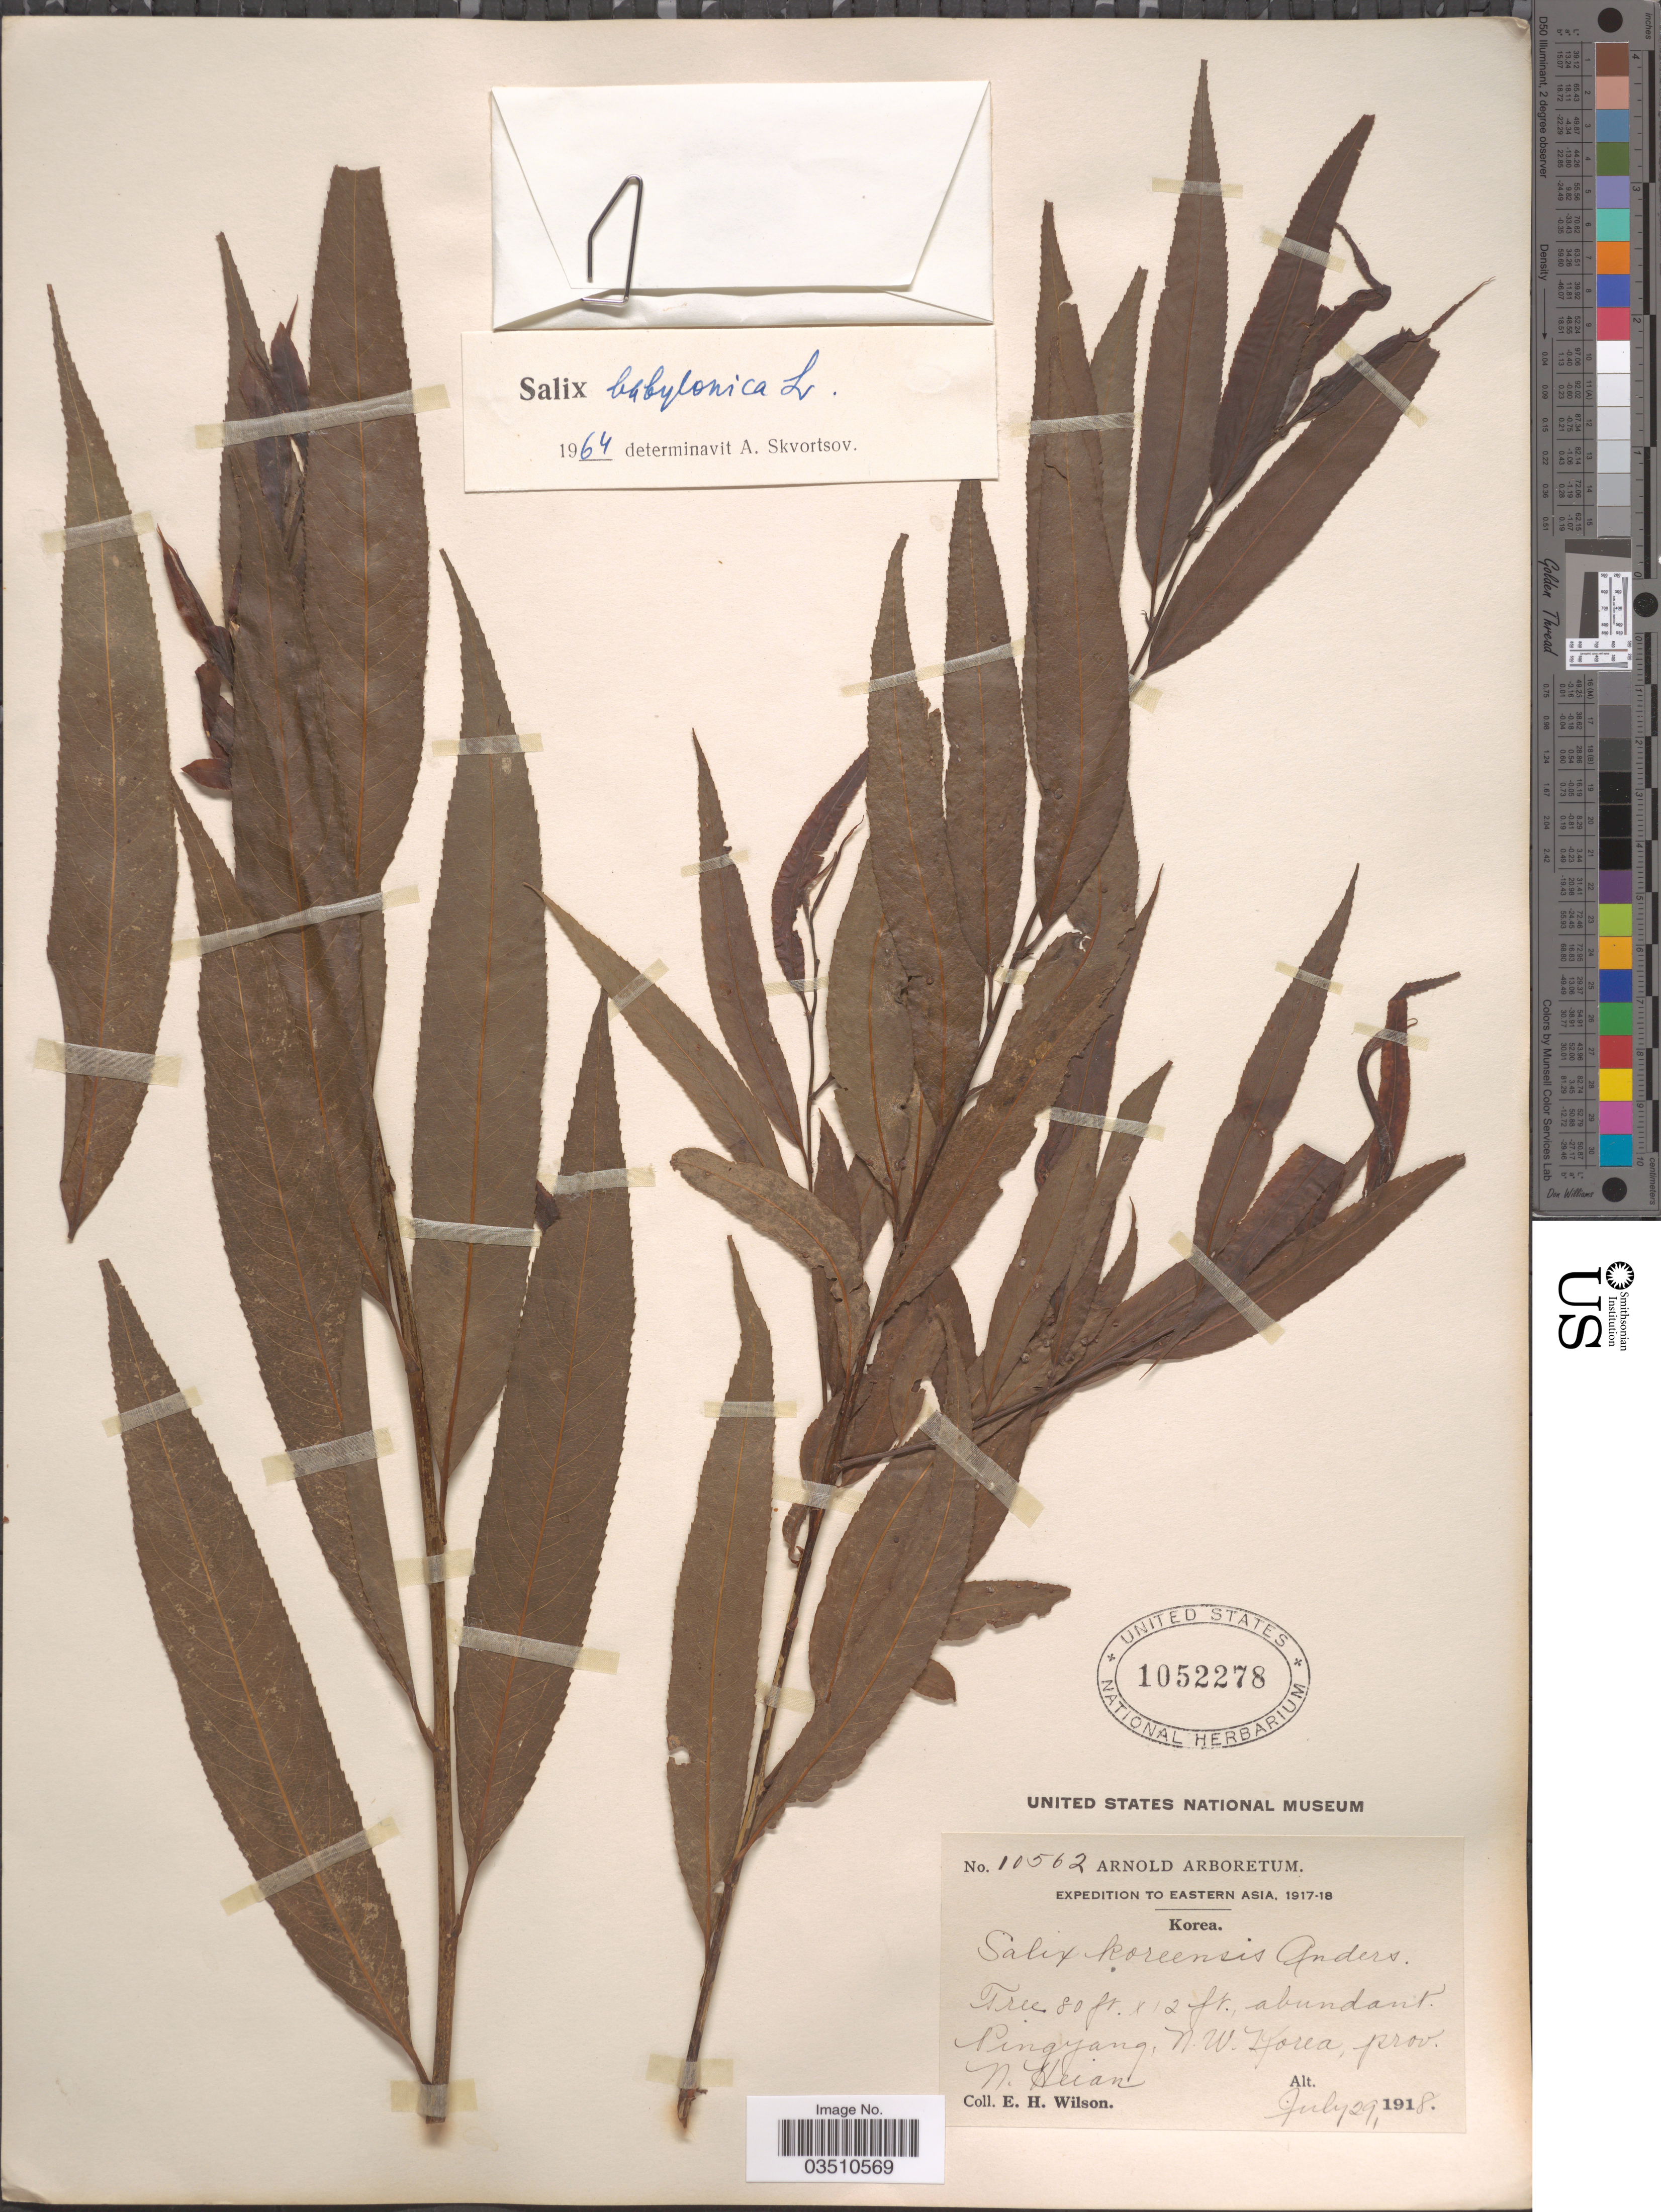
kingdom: Plantae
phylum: Tracheophyta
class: Magnoliopsida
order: Malpighiales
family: Salicaceae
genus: Salix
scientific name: Salix babylonica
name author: L.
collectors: E. Wilson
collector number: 10562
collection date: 1918-07-29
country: North Korea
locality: Pingyang, N.W. Korea, prov. N. Heian.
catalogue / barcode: US 1052278